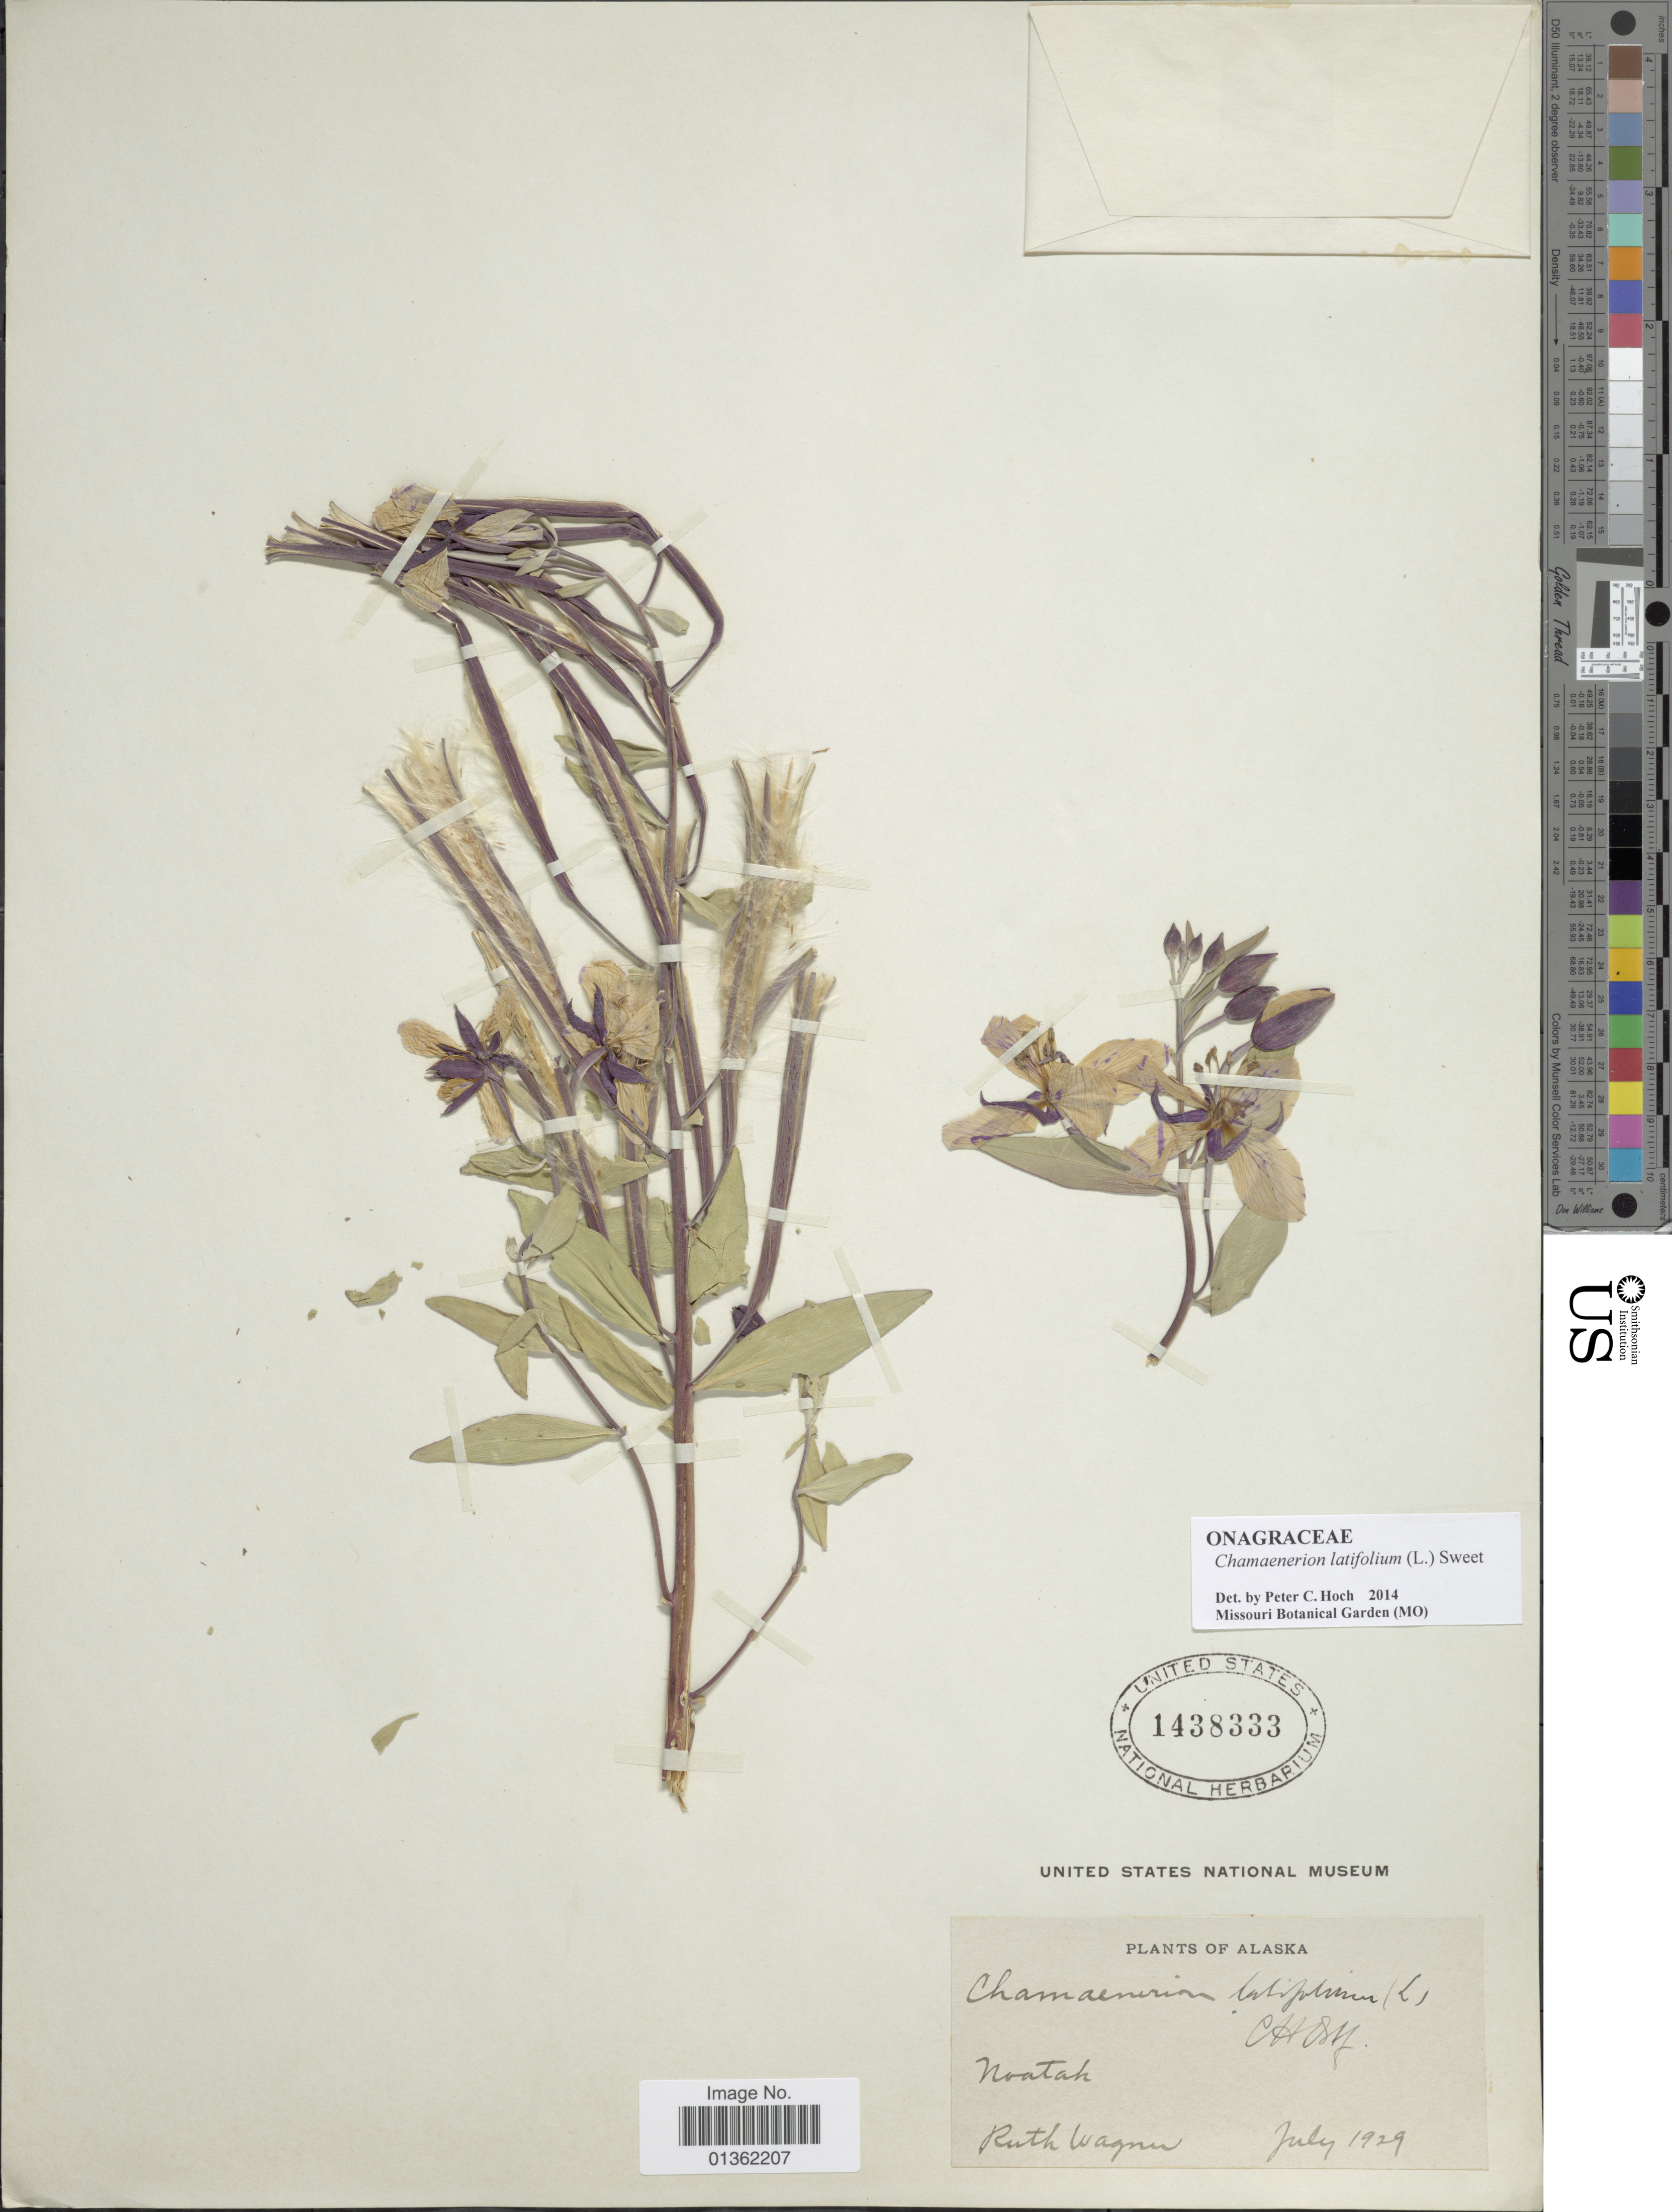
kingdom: Plantae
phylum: Tracheophyta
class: Magnoliopsida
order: Myrtales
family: Onagraceae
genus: Chamaenerion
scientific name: Chamaenerion latifolium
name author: (L.) Th. Fr. & Lange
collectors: R. Wagner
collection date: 1929-07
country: United States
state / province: Alaska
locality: Noatak.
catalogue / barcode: US 1438333